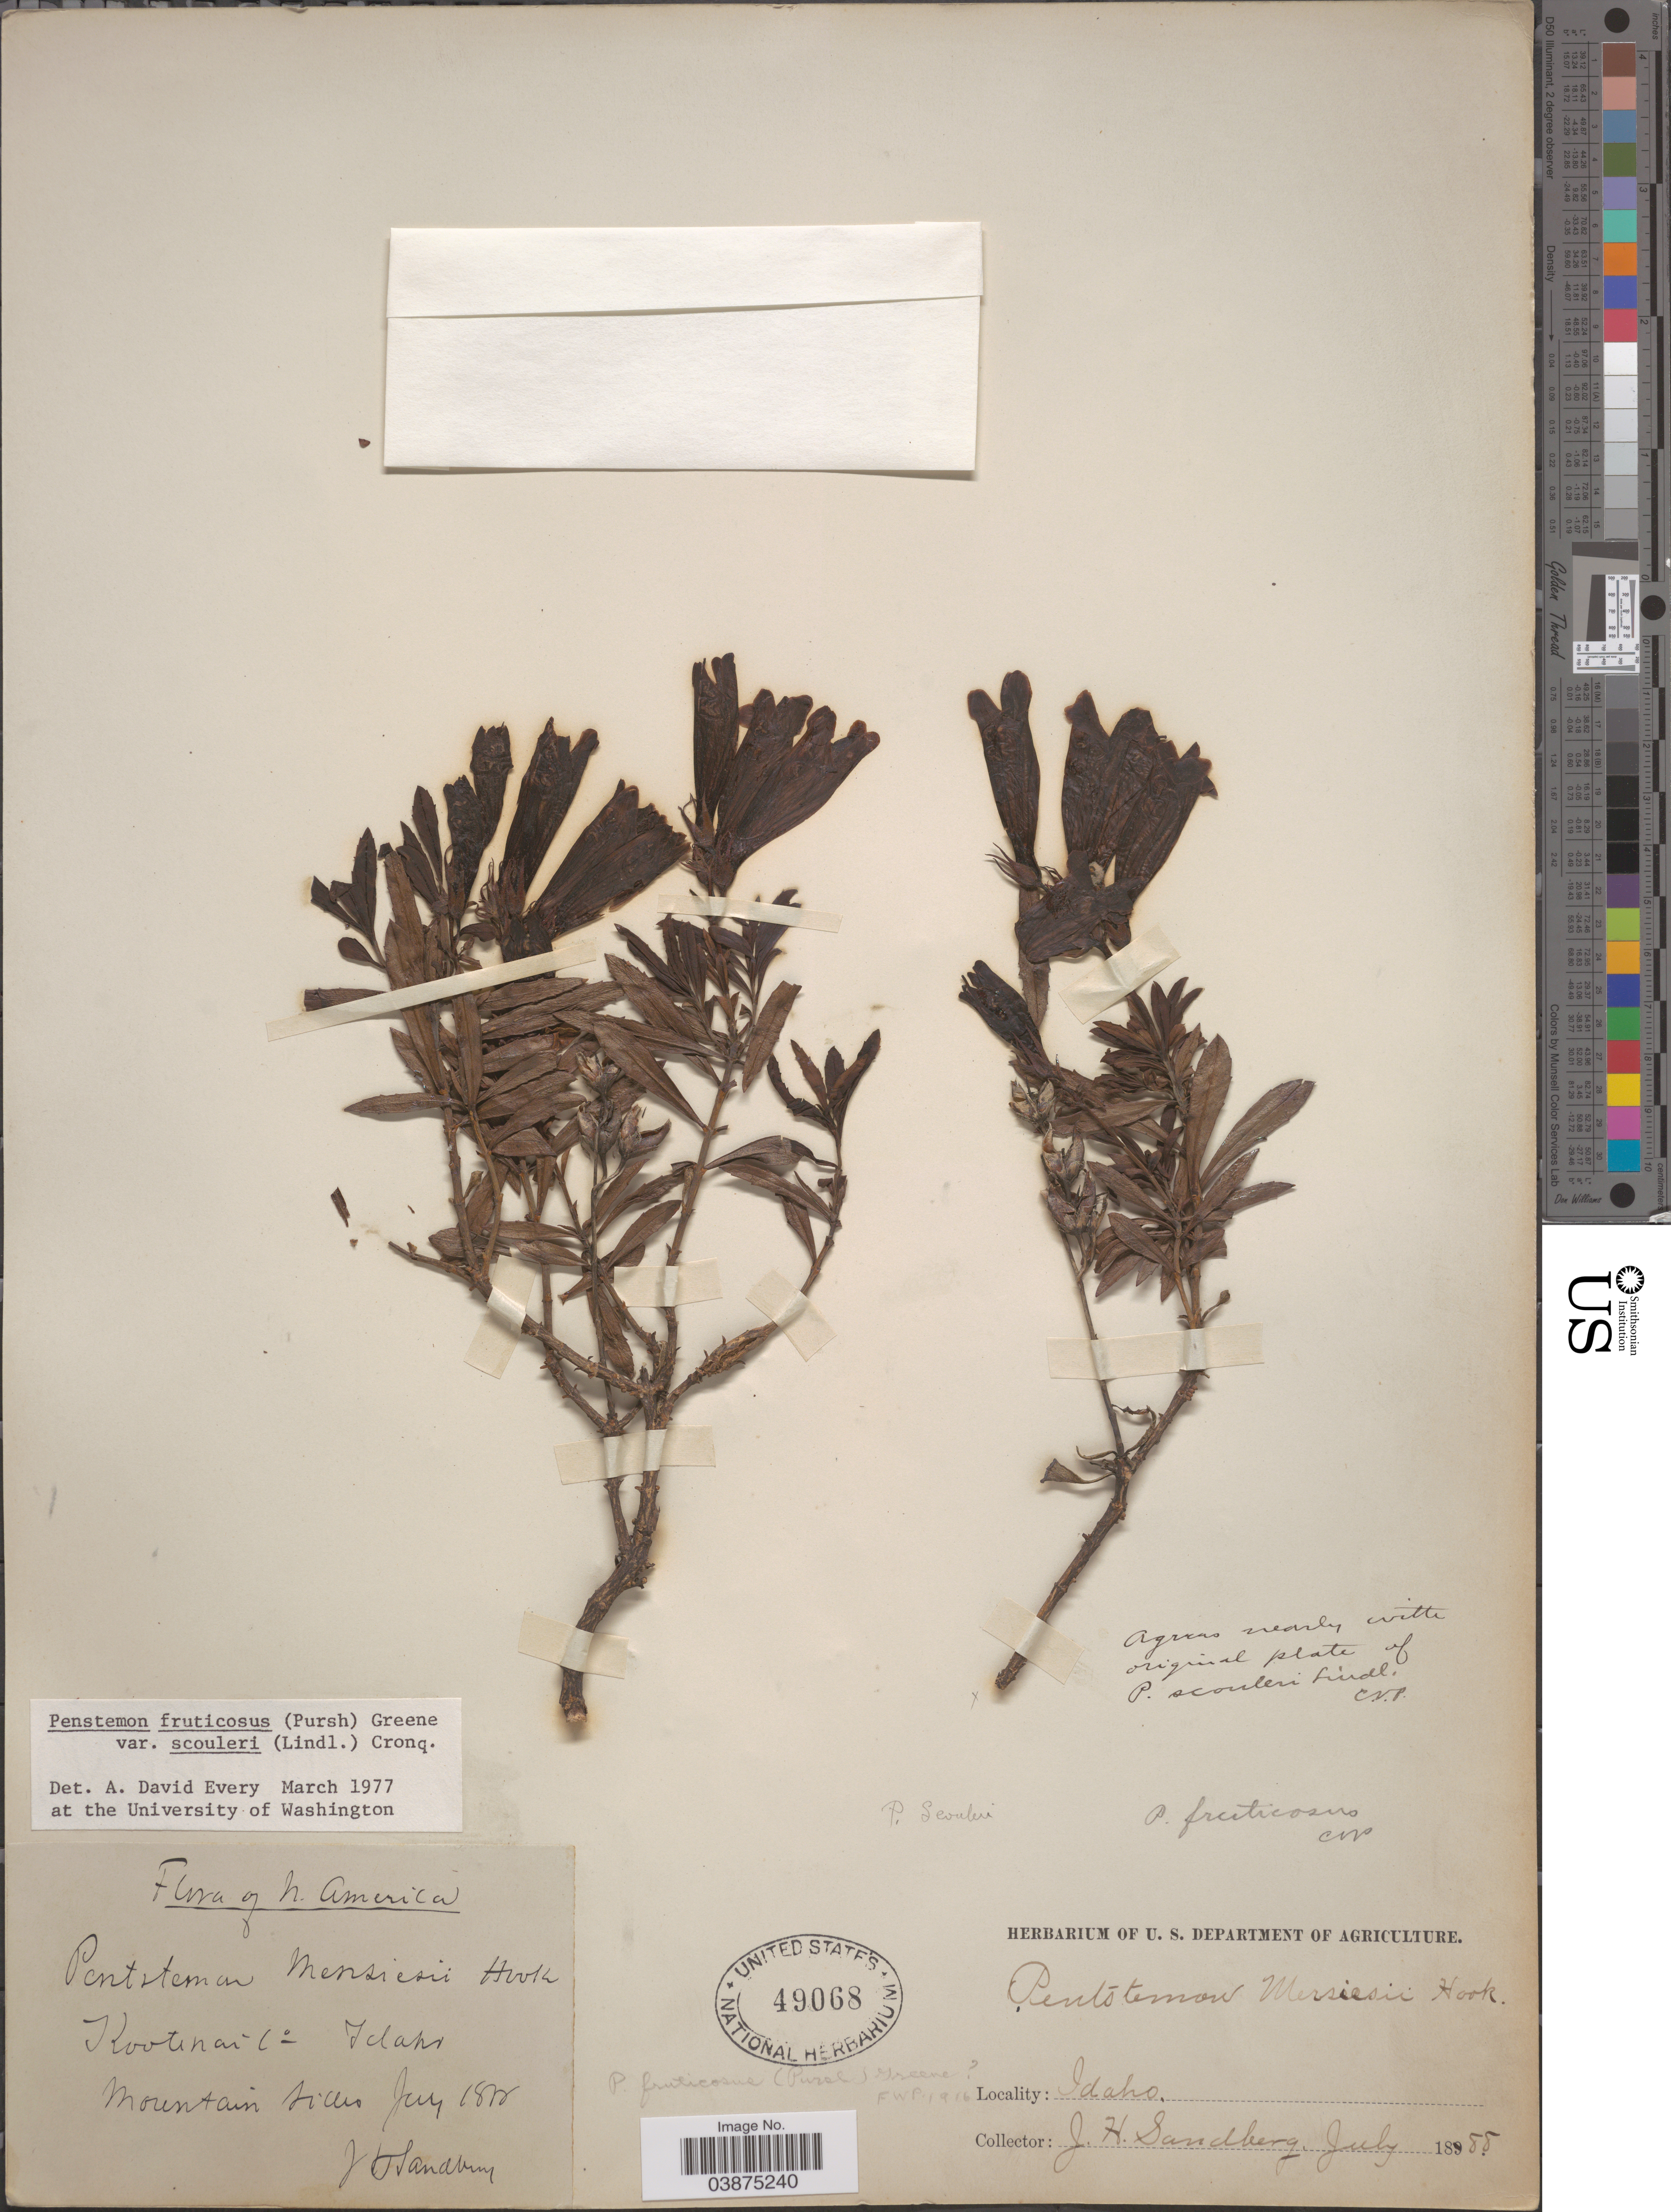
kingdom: Plantae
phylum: Tracheophyta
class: Magnoliopsida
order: Lamiales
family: Plantaginaceae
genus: Penstemon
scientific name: Penstemon fruticosus var. scouleri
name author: (Lindl.) Cronquist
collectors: J. H. Sandberg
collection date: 1888-07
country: United States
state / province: Idaho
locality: Kootenai Co. Mountain Sides.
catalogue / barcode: US 49068